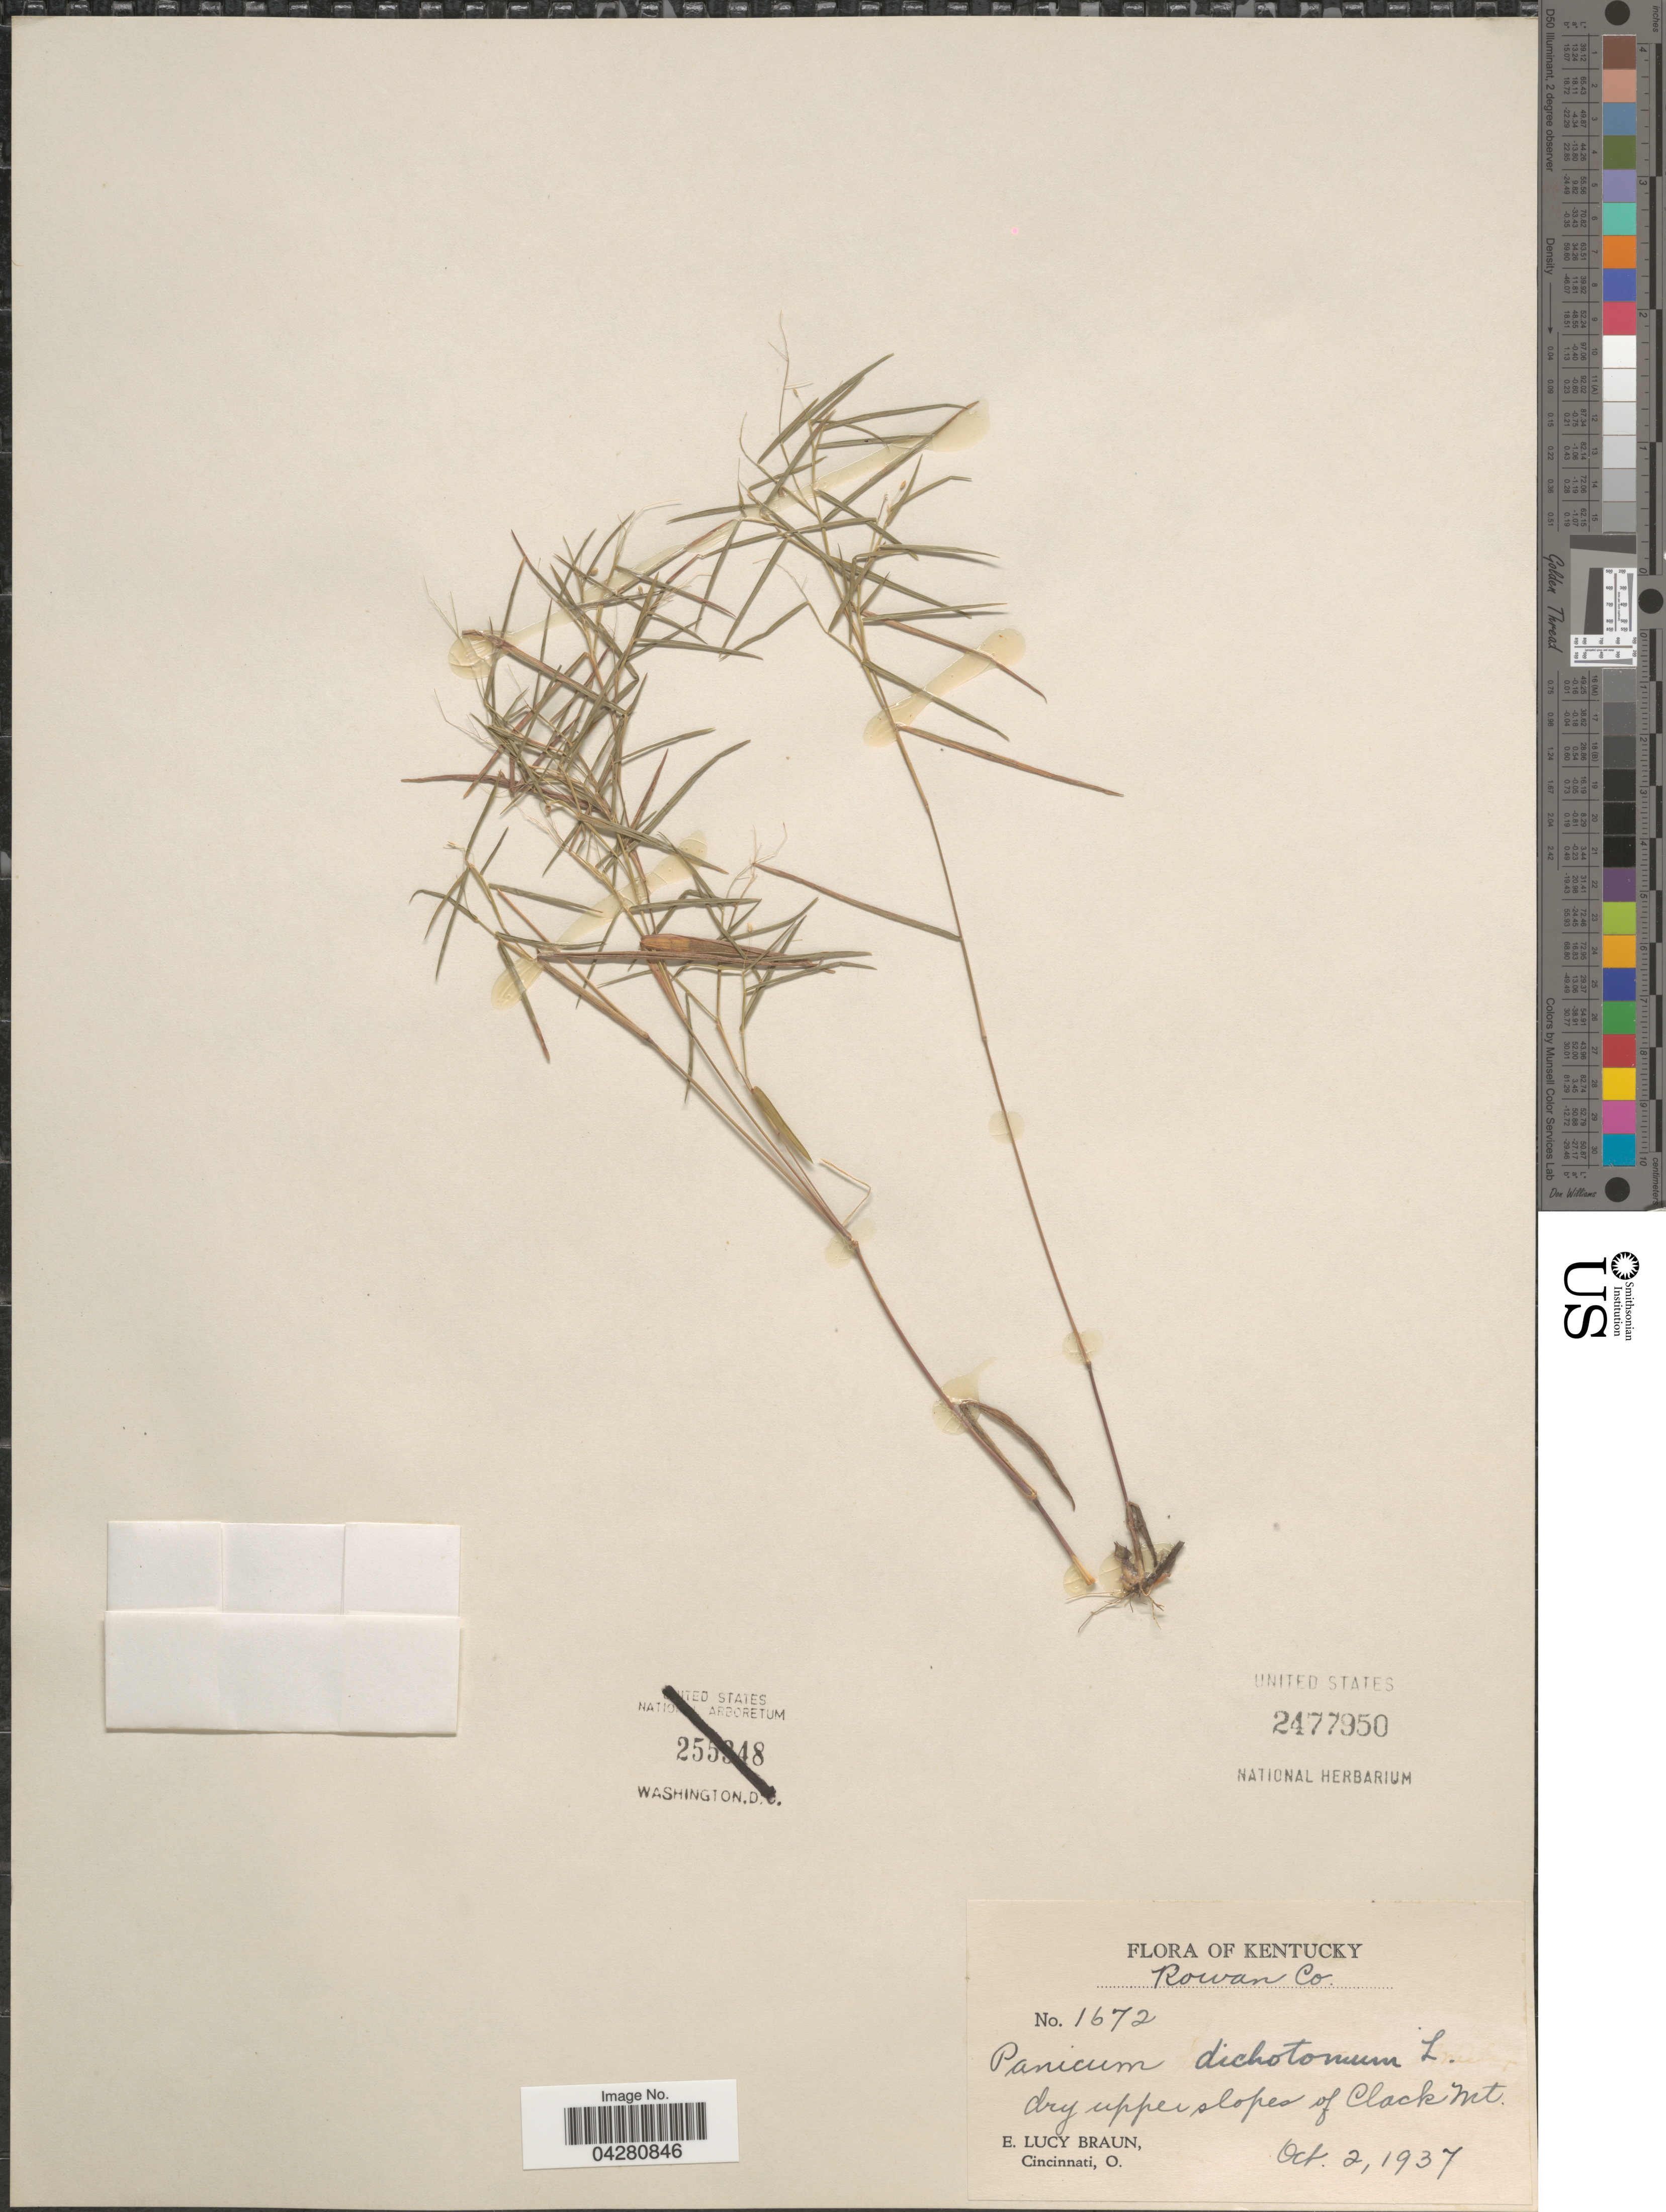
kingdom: Plantae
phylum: Tracheophyta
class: Liliopsida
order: Poales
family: Poaceae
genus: Dichanthelium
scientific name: Dichanthelium dichotomum var. dichotomum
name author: (L.) Gould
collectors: E. L. Braun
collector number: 1672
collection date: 1937-10-02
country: United States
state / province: Kentucky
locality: Rowan Co. Dry upper slopes of Clack Mt.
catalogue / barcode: US 2477950